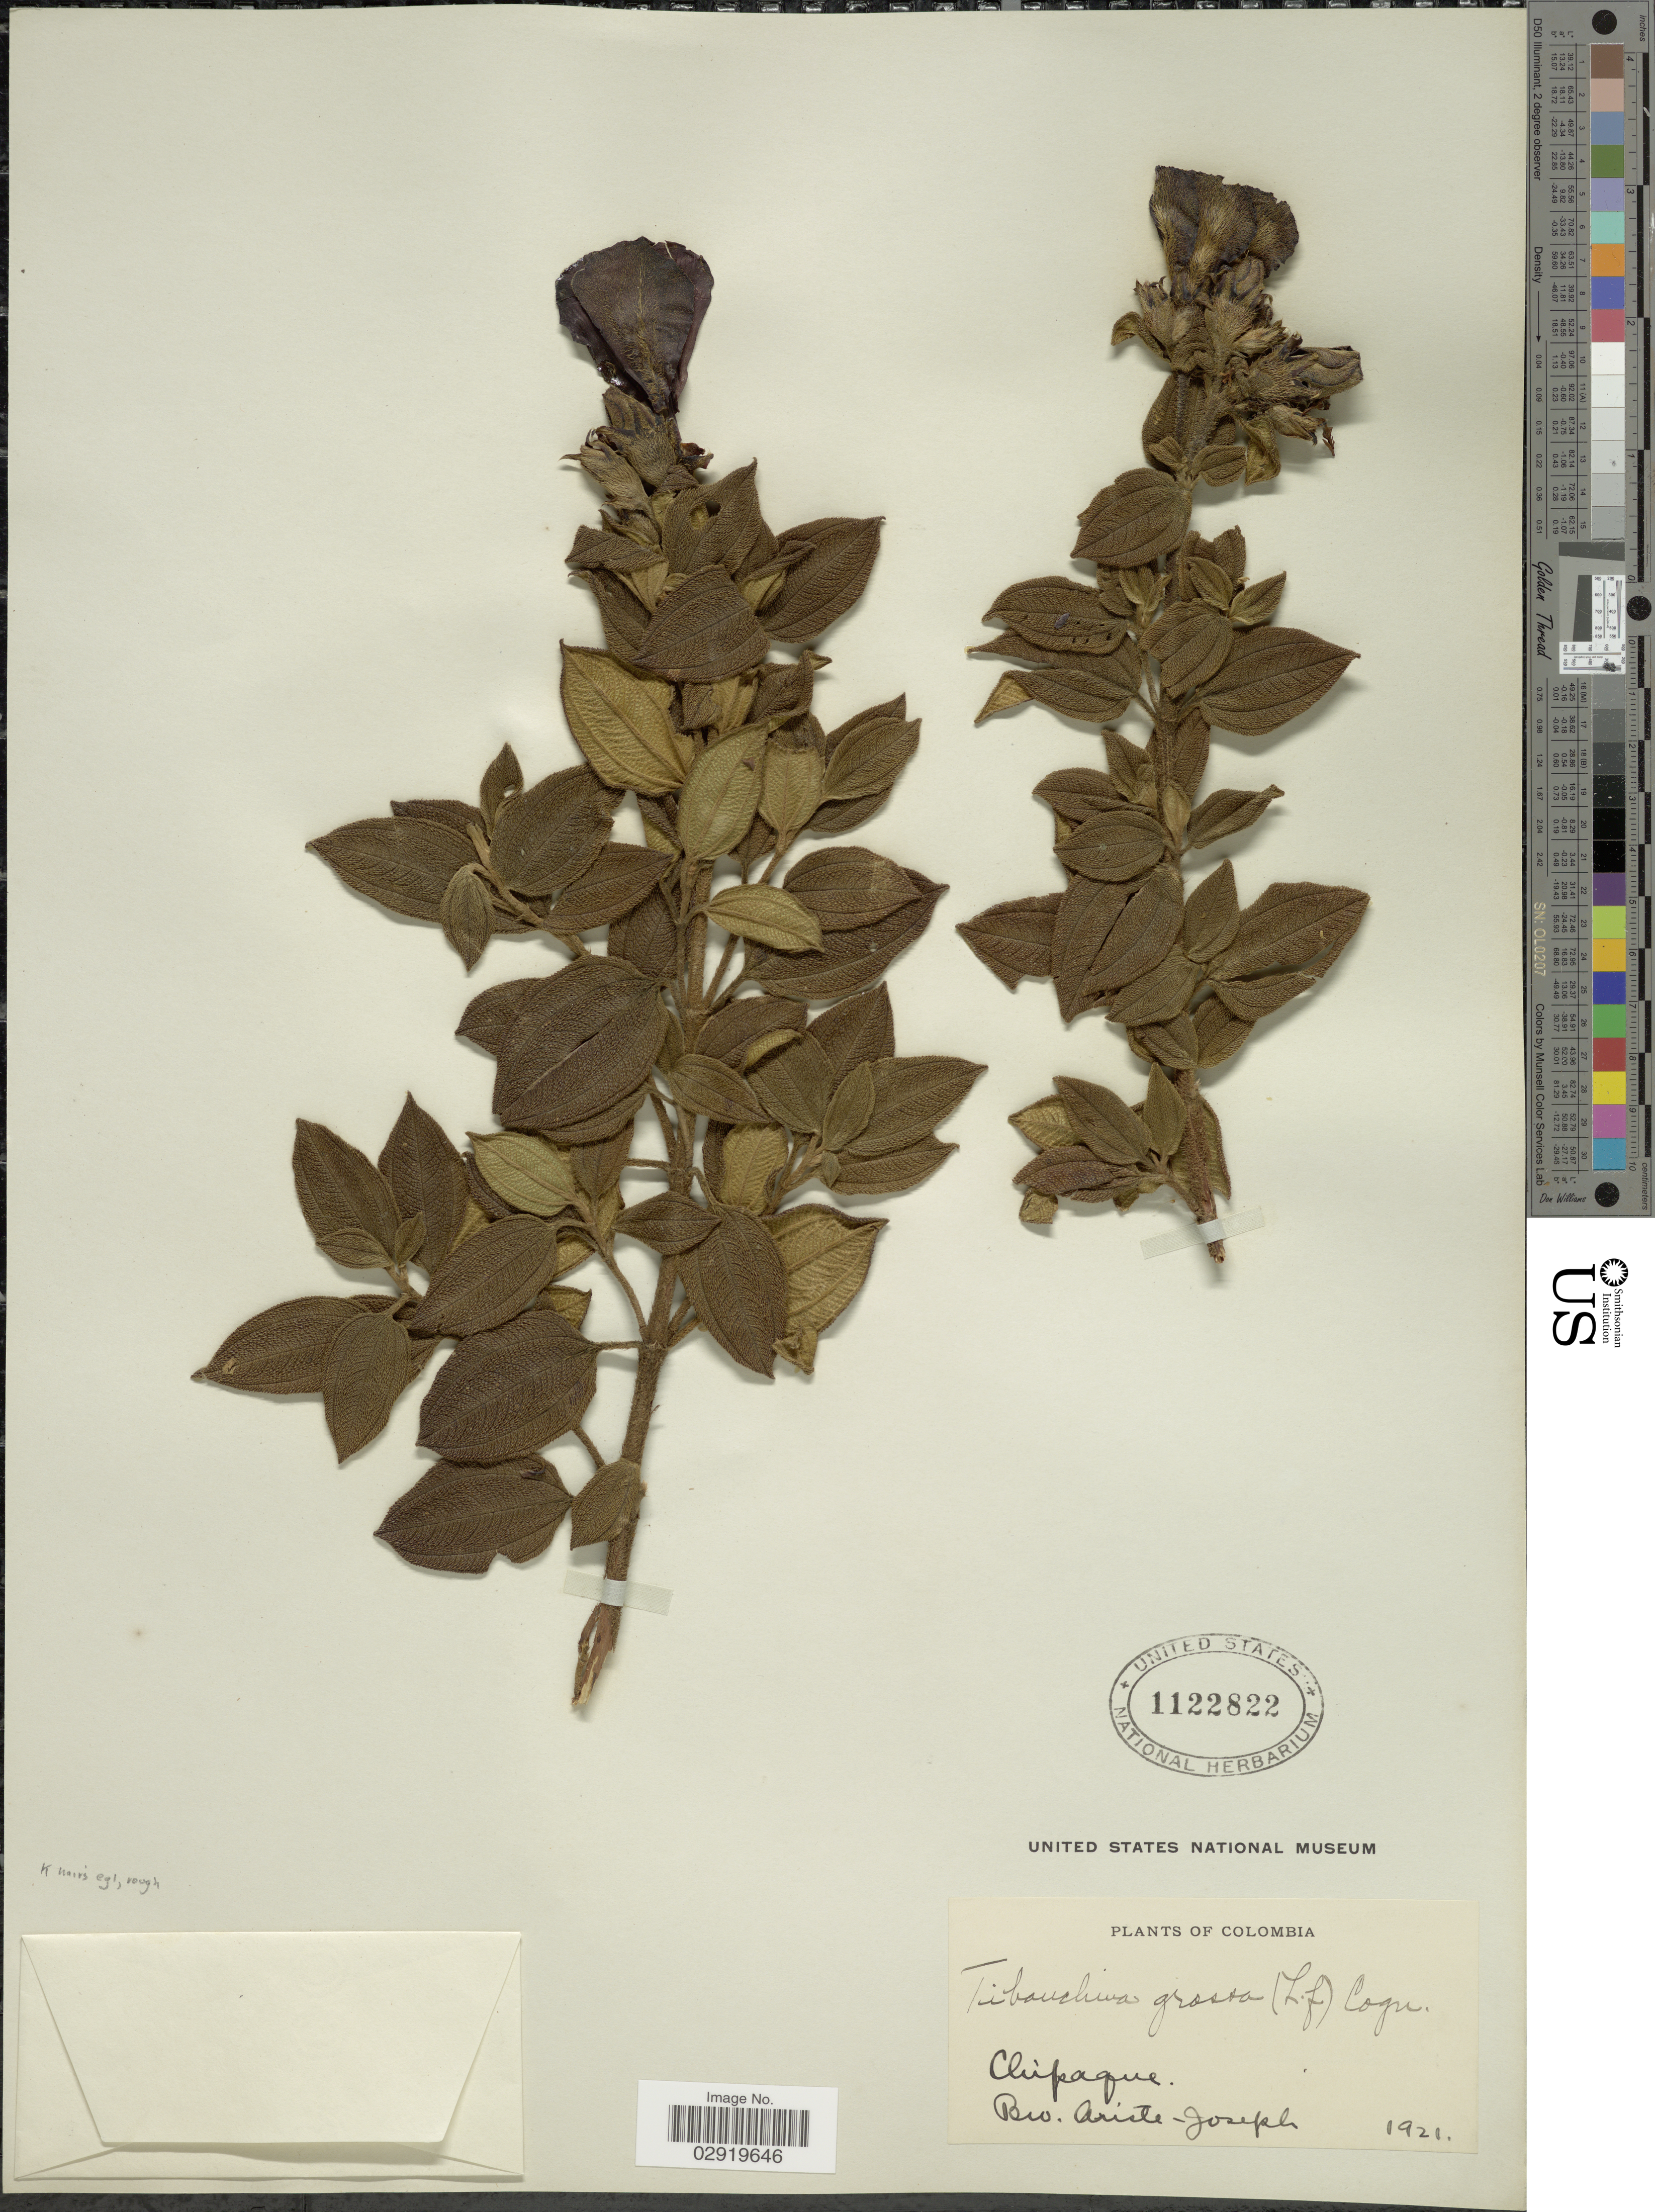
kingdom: Plantae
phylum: Tracheophyta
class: Magnoliopsida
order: Myrtales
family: Melastomataceae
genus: Chaetogastra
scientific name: Chaetogastra grossa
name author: (L. f.) P.J.F. Guim. & Michelang.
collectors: Bro. Ariste-Joseph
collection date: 1921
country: Colombia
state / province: Cundinamarca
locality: Chipaque.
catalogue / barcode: US 1122822